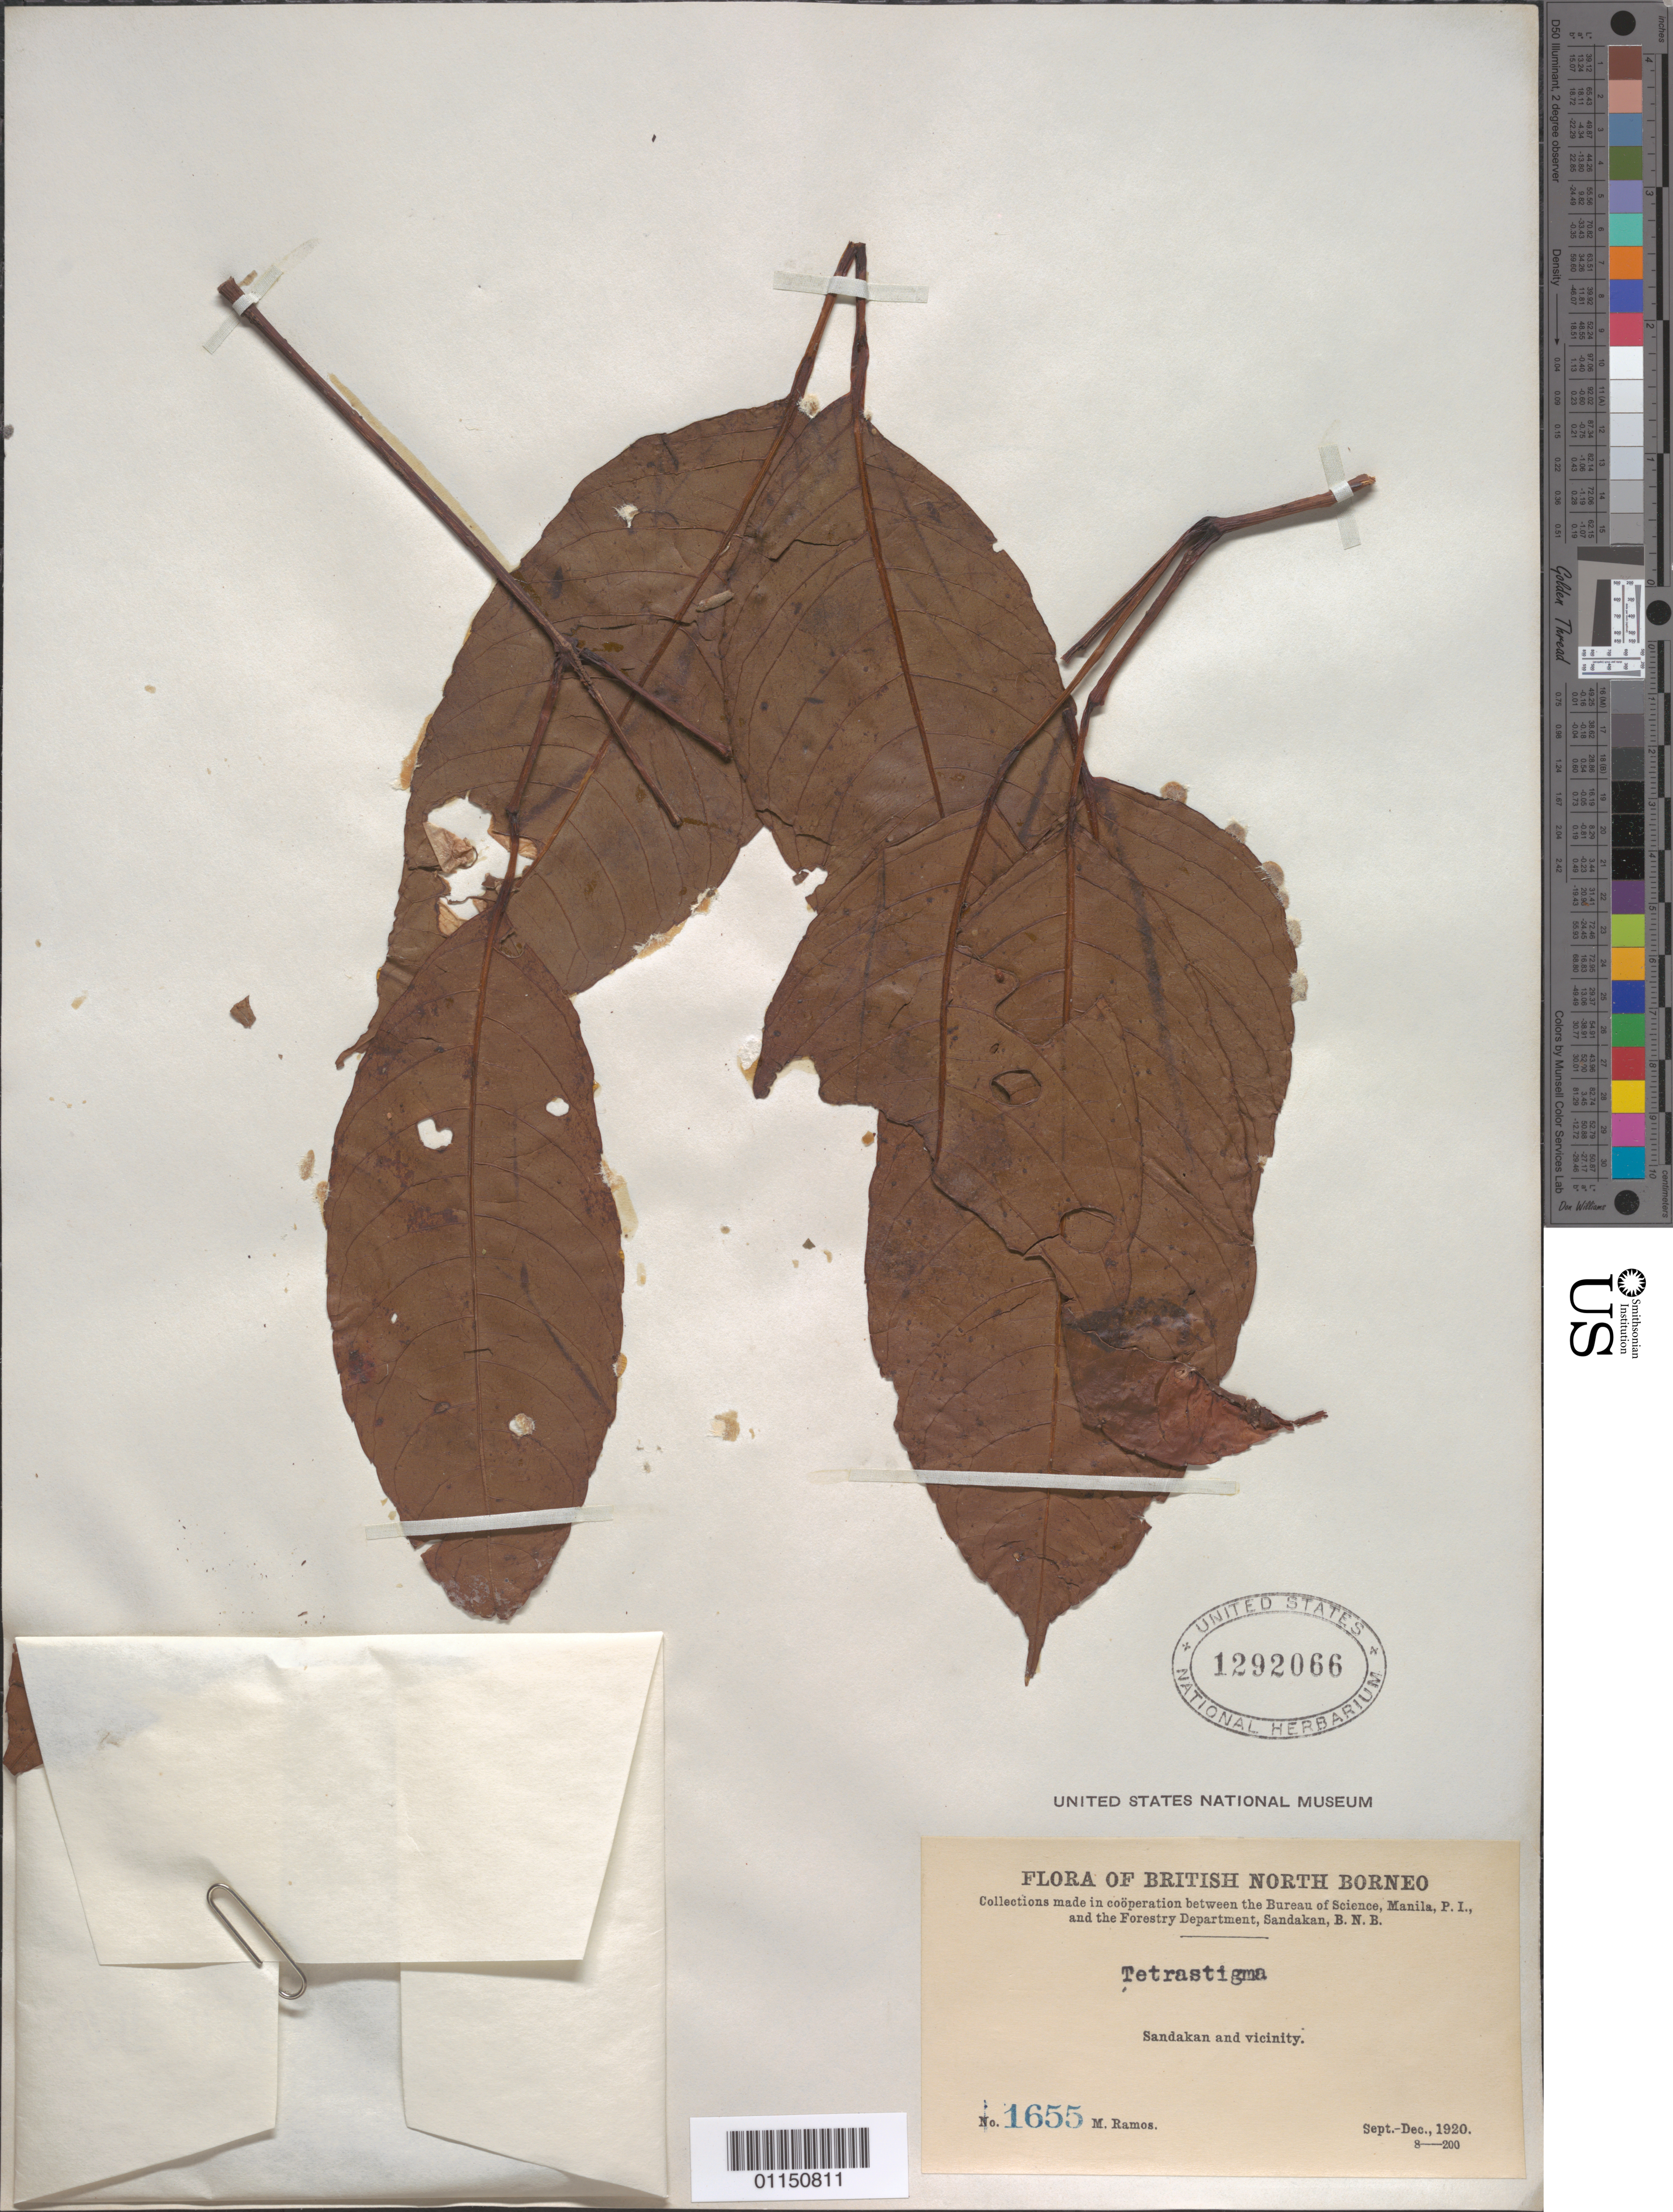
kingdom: Plantae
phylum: Tracheophyta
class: Magnoliopsida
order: Vitales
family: Vitaceae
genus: Tetrastigma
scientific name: Tetrastigma sp.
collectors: M. Ramos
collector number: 1655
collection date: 1920-09/1920-12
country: Malaysia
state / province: Borneo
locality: Sandakan and vicinity.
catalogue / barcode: US 1292066